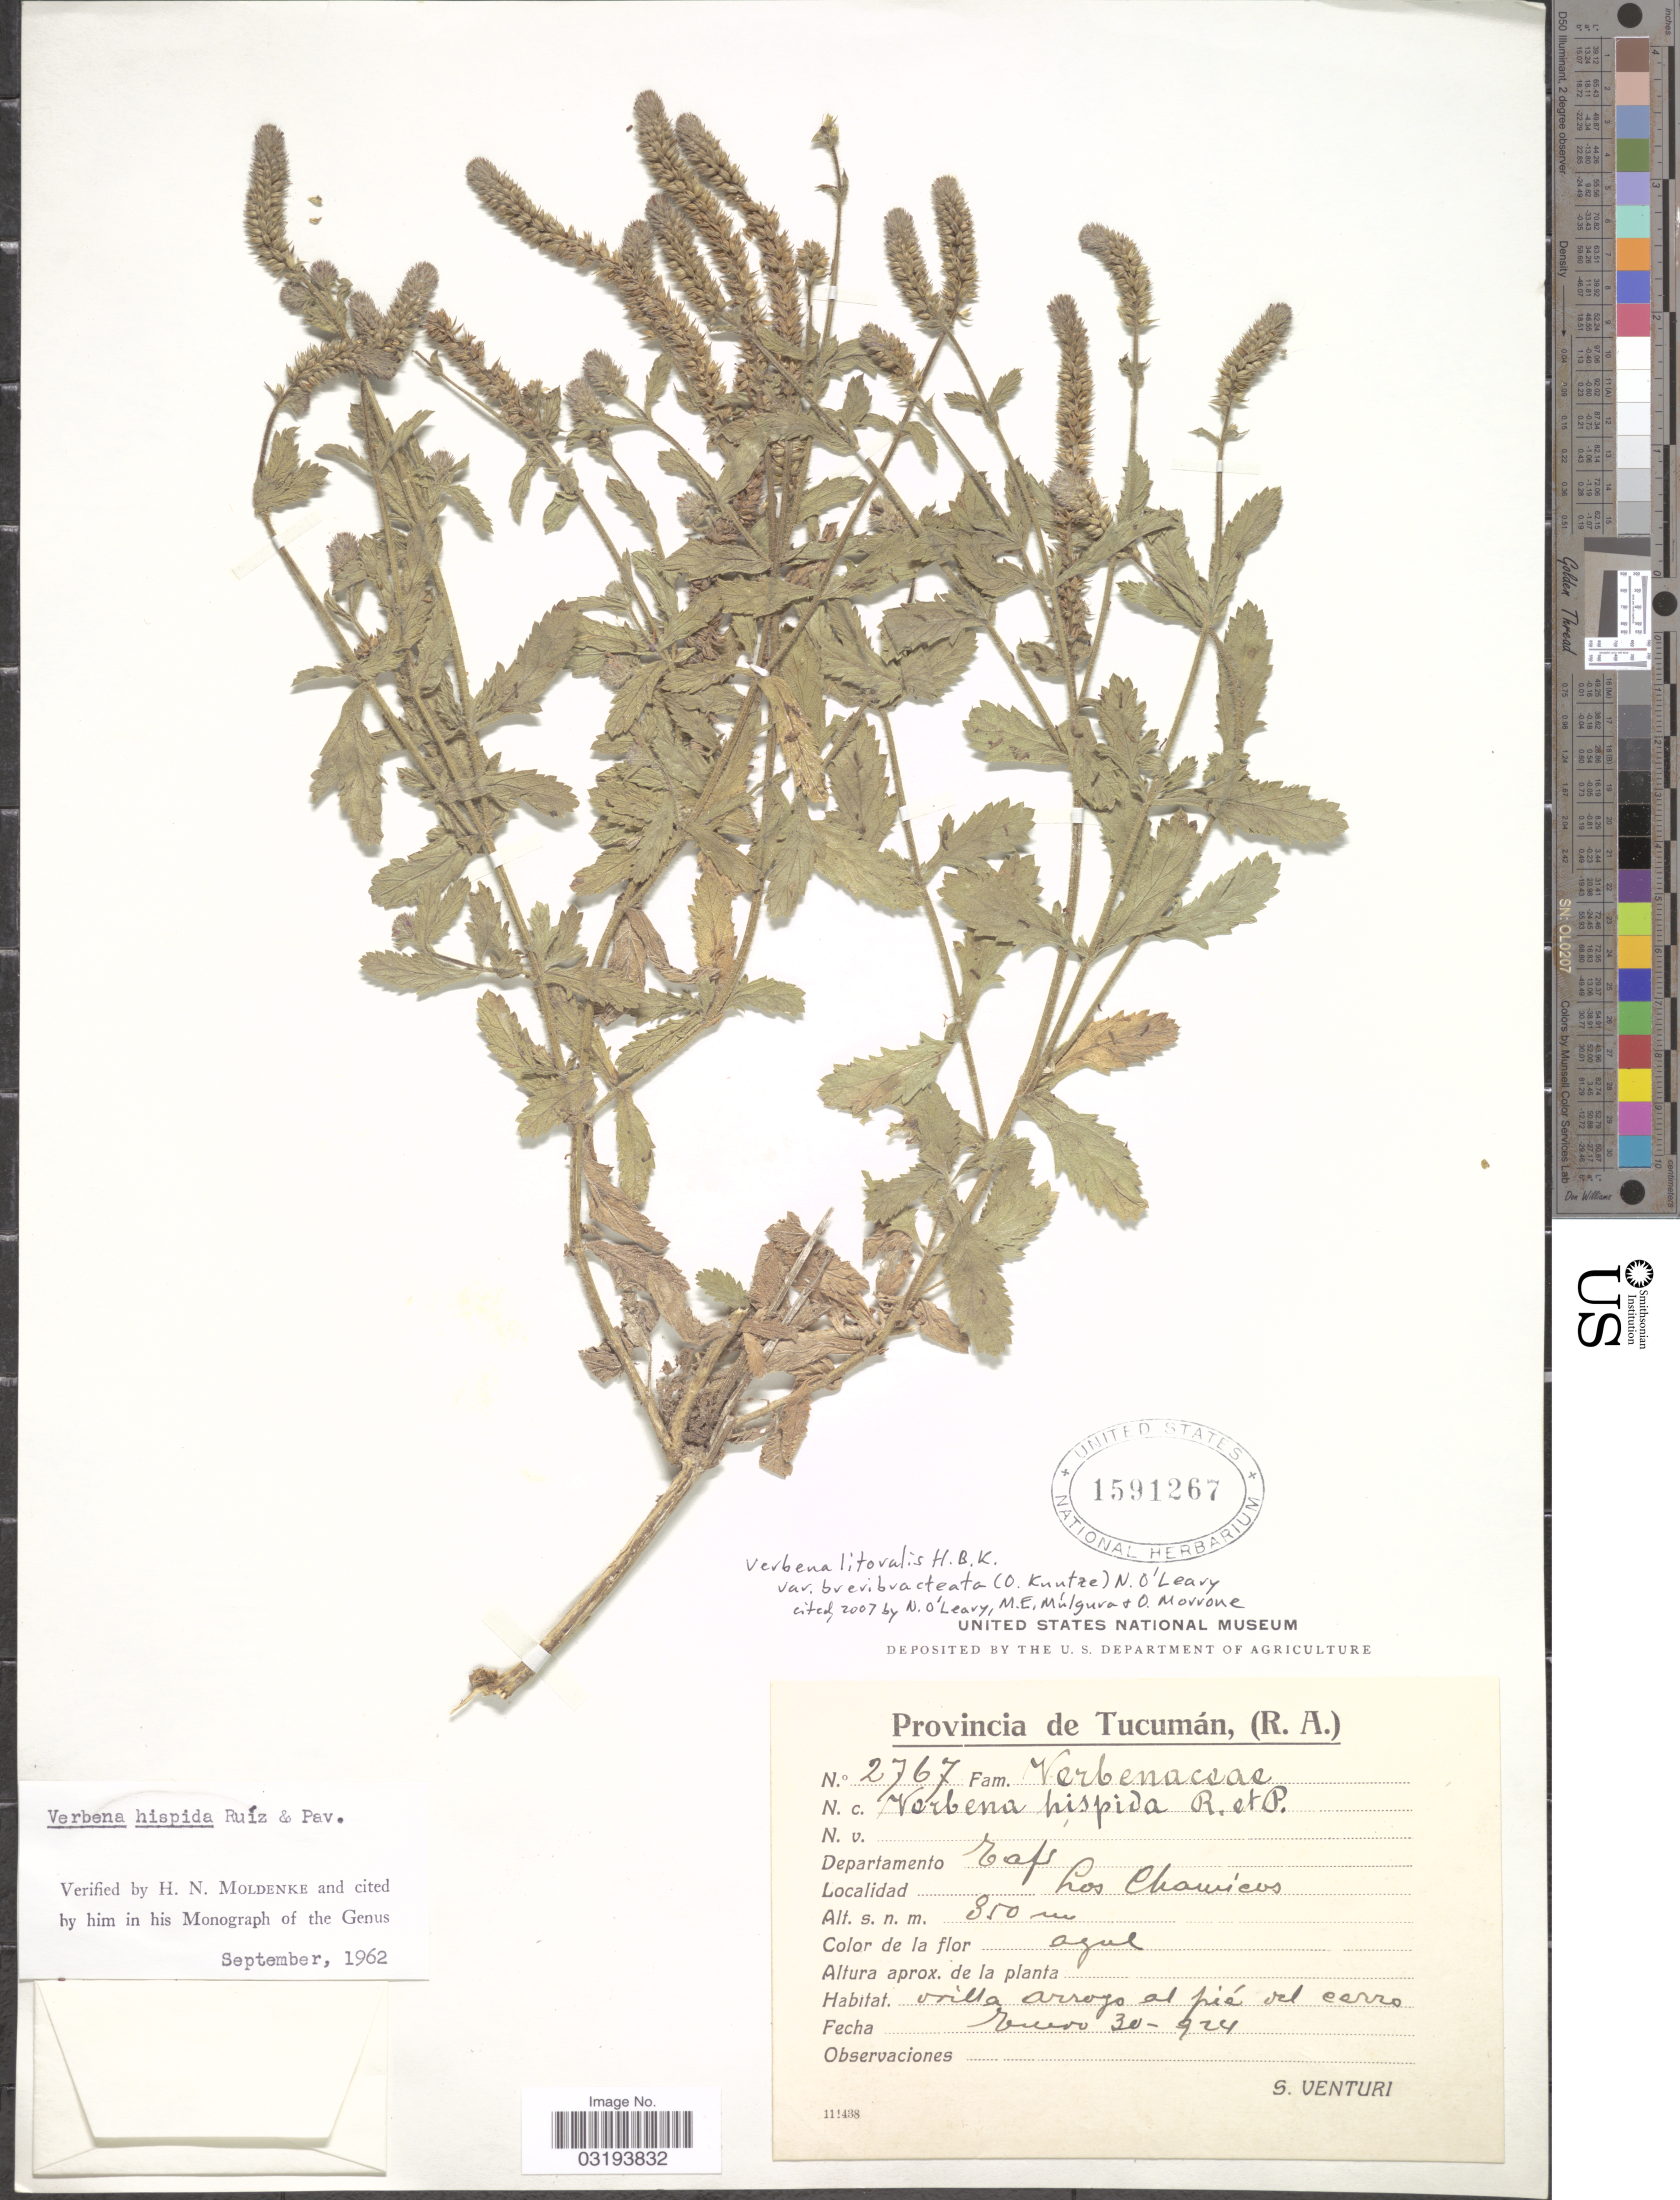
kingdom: Plantae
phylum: Tracheophyta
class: Magnoliopsida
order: Lamiales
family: Verbenaceae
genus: Verbena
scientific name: Verbena litoralis var. brevibracteata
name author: (Kuntze) N. O'Leary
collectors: S. Venturi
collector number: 2767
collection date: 1924-01-30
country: Argentina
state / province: Tucuman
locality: Departamento Tafi, Los Chamicos.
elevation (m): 850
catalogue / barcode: US 1591267